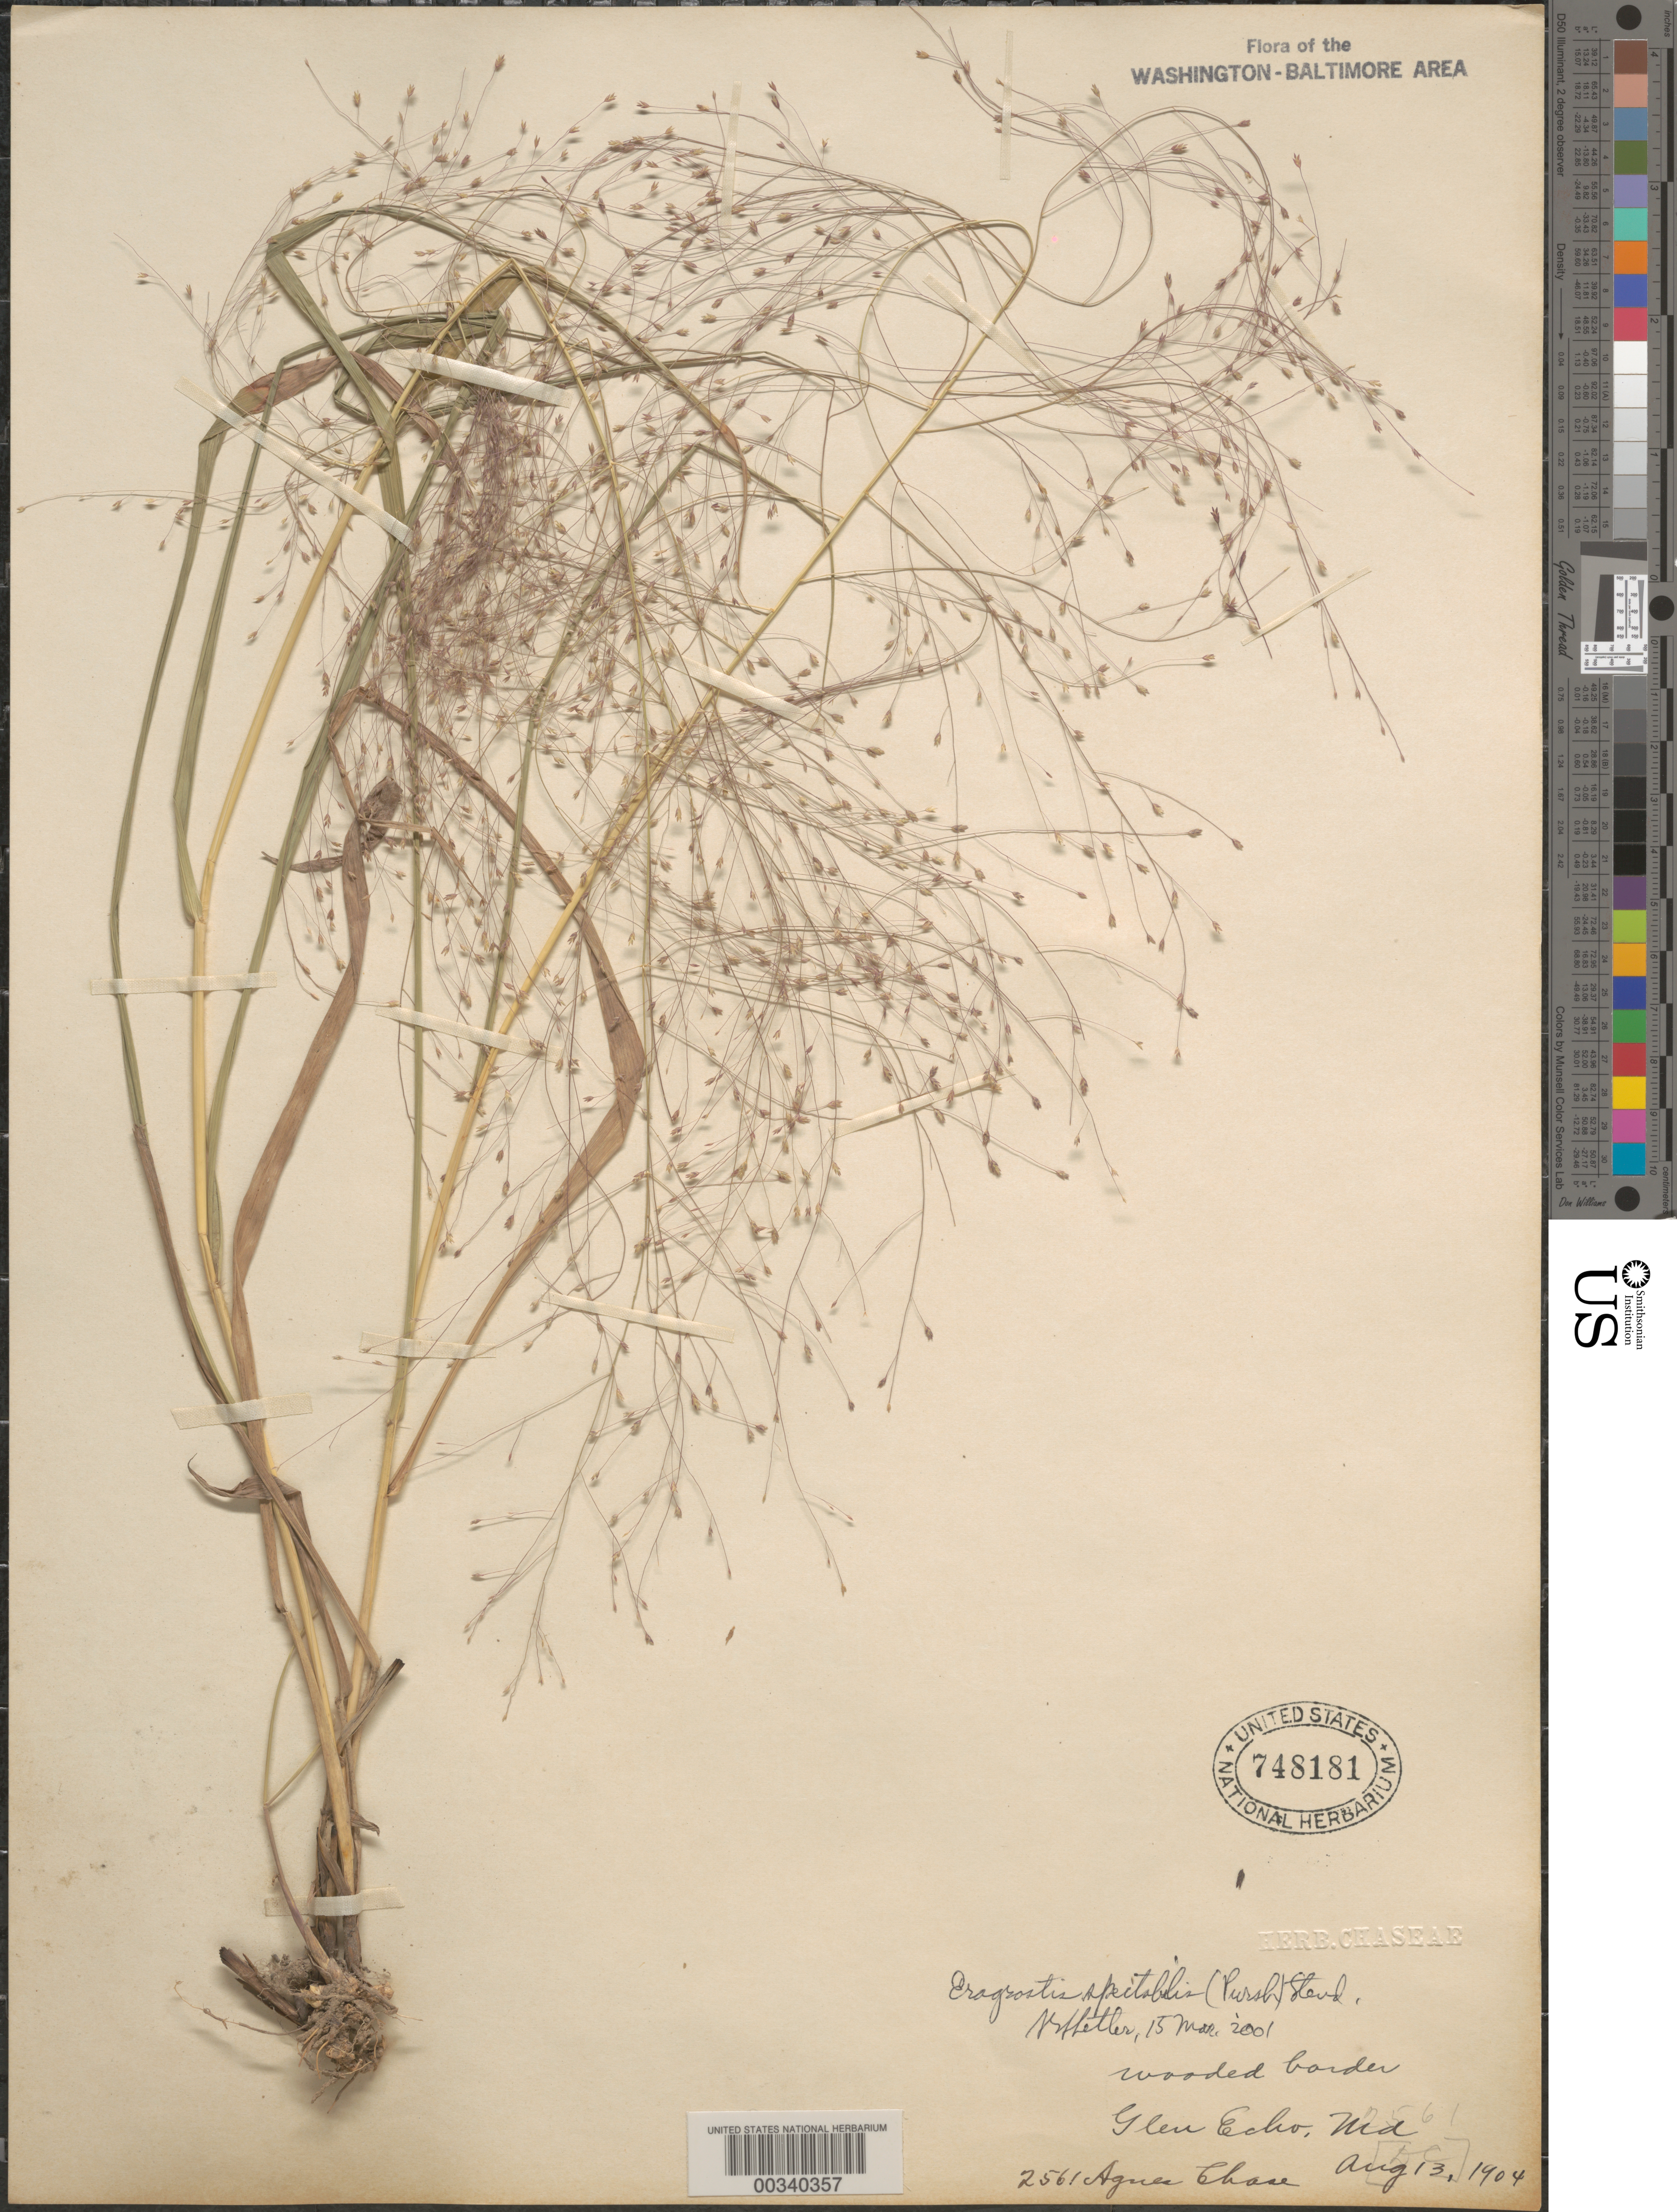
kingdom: Plantae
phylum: Tracheophyta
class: Liliopsida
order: Poales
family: Poaceae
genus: Eragrostis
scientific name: Eragrostis spectabilis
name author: (Pursh) Steud.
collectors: A. Chase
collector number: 2561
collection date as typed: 13 Aug 1904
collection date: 1904-08-13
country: United States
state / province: Maryland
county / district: Montgomery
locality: Glen Echo C. & O. Canal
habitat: Wooded border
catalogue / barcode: US 748181